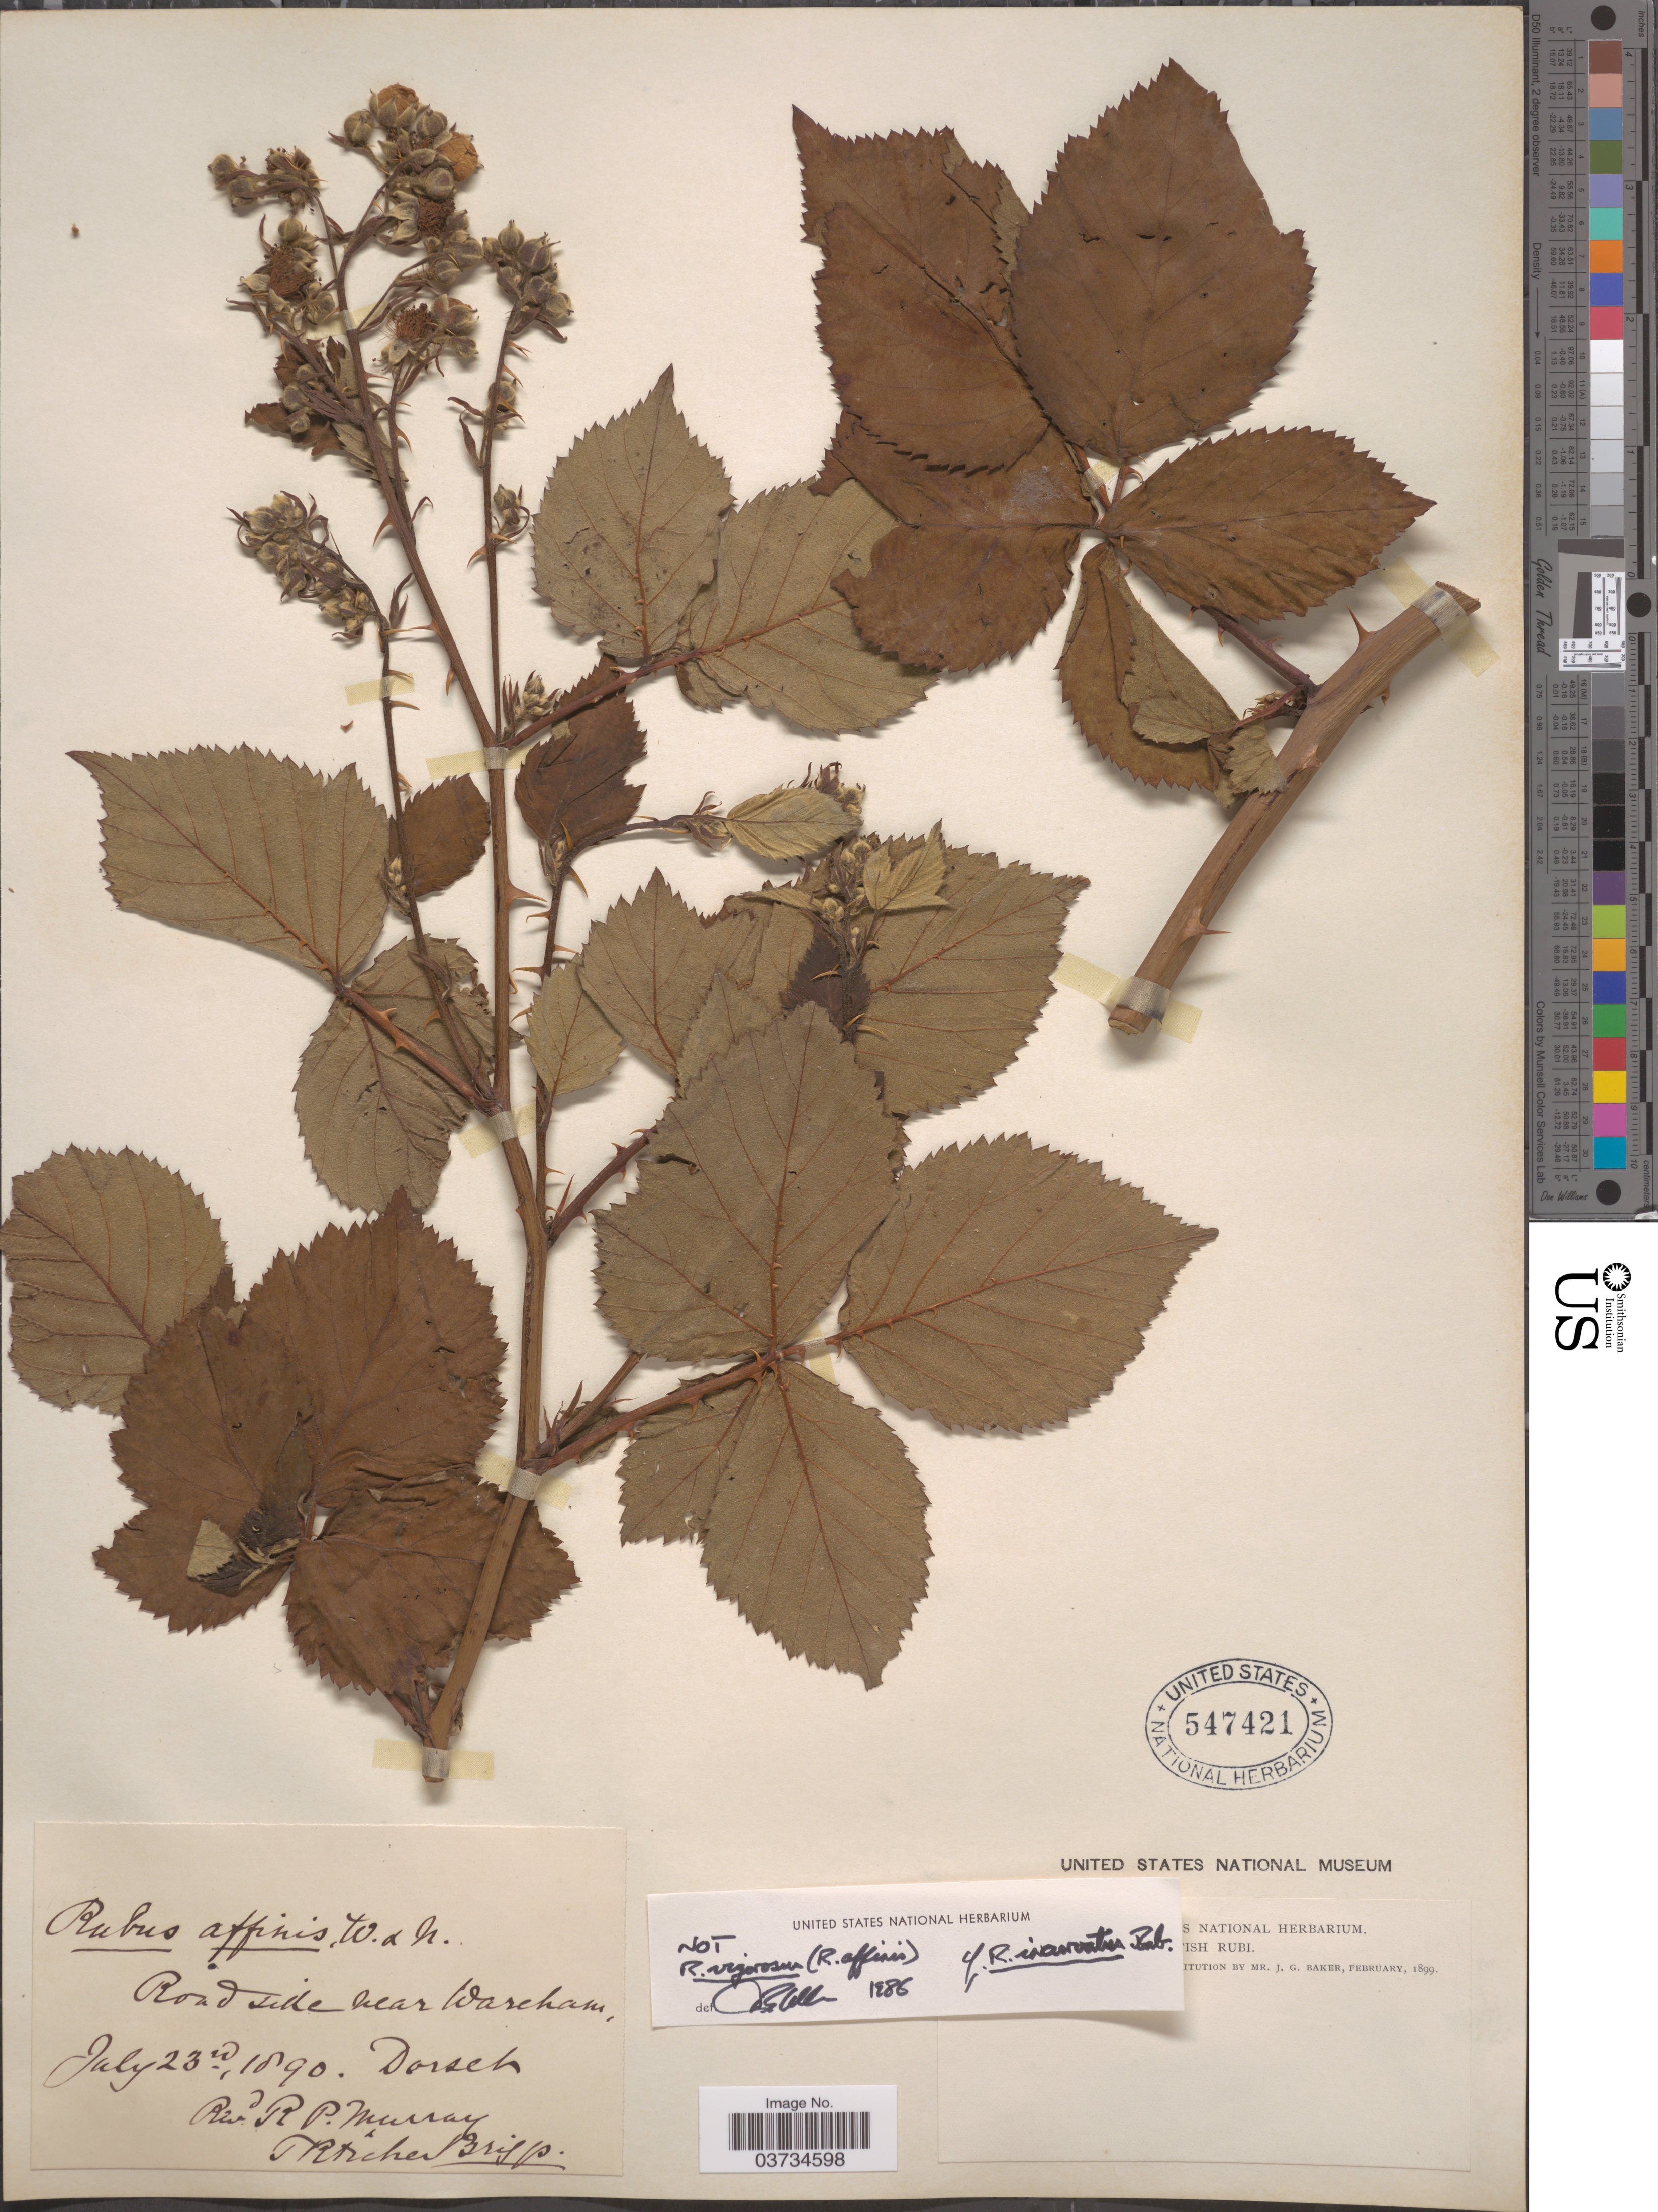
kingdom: Plantae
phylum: Tracheophyta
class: Magnoliopsida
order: Rosales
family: Rosaceae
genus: Rubus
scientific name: Rubus incurvatus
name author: Bab.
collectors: R. P. Murray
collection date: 1890-07-23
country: United Kingdom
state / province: England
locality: Roadside near Wareham, Dorset.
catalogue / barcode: US 547421